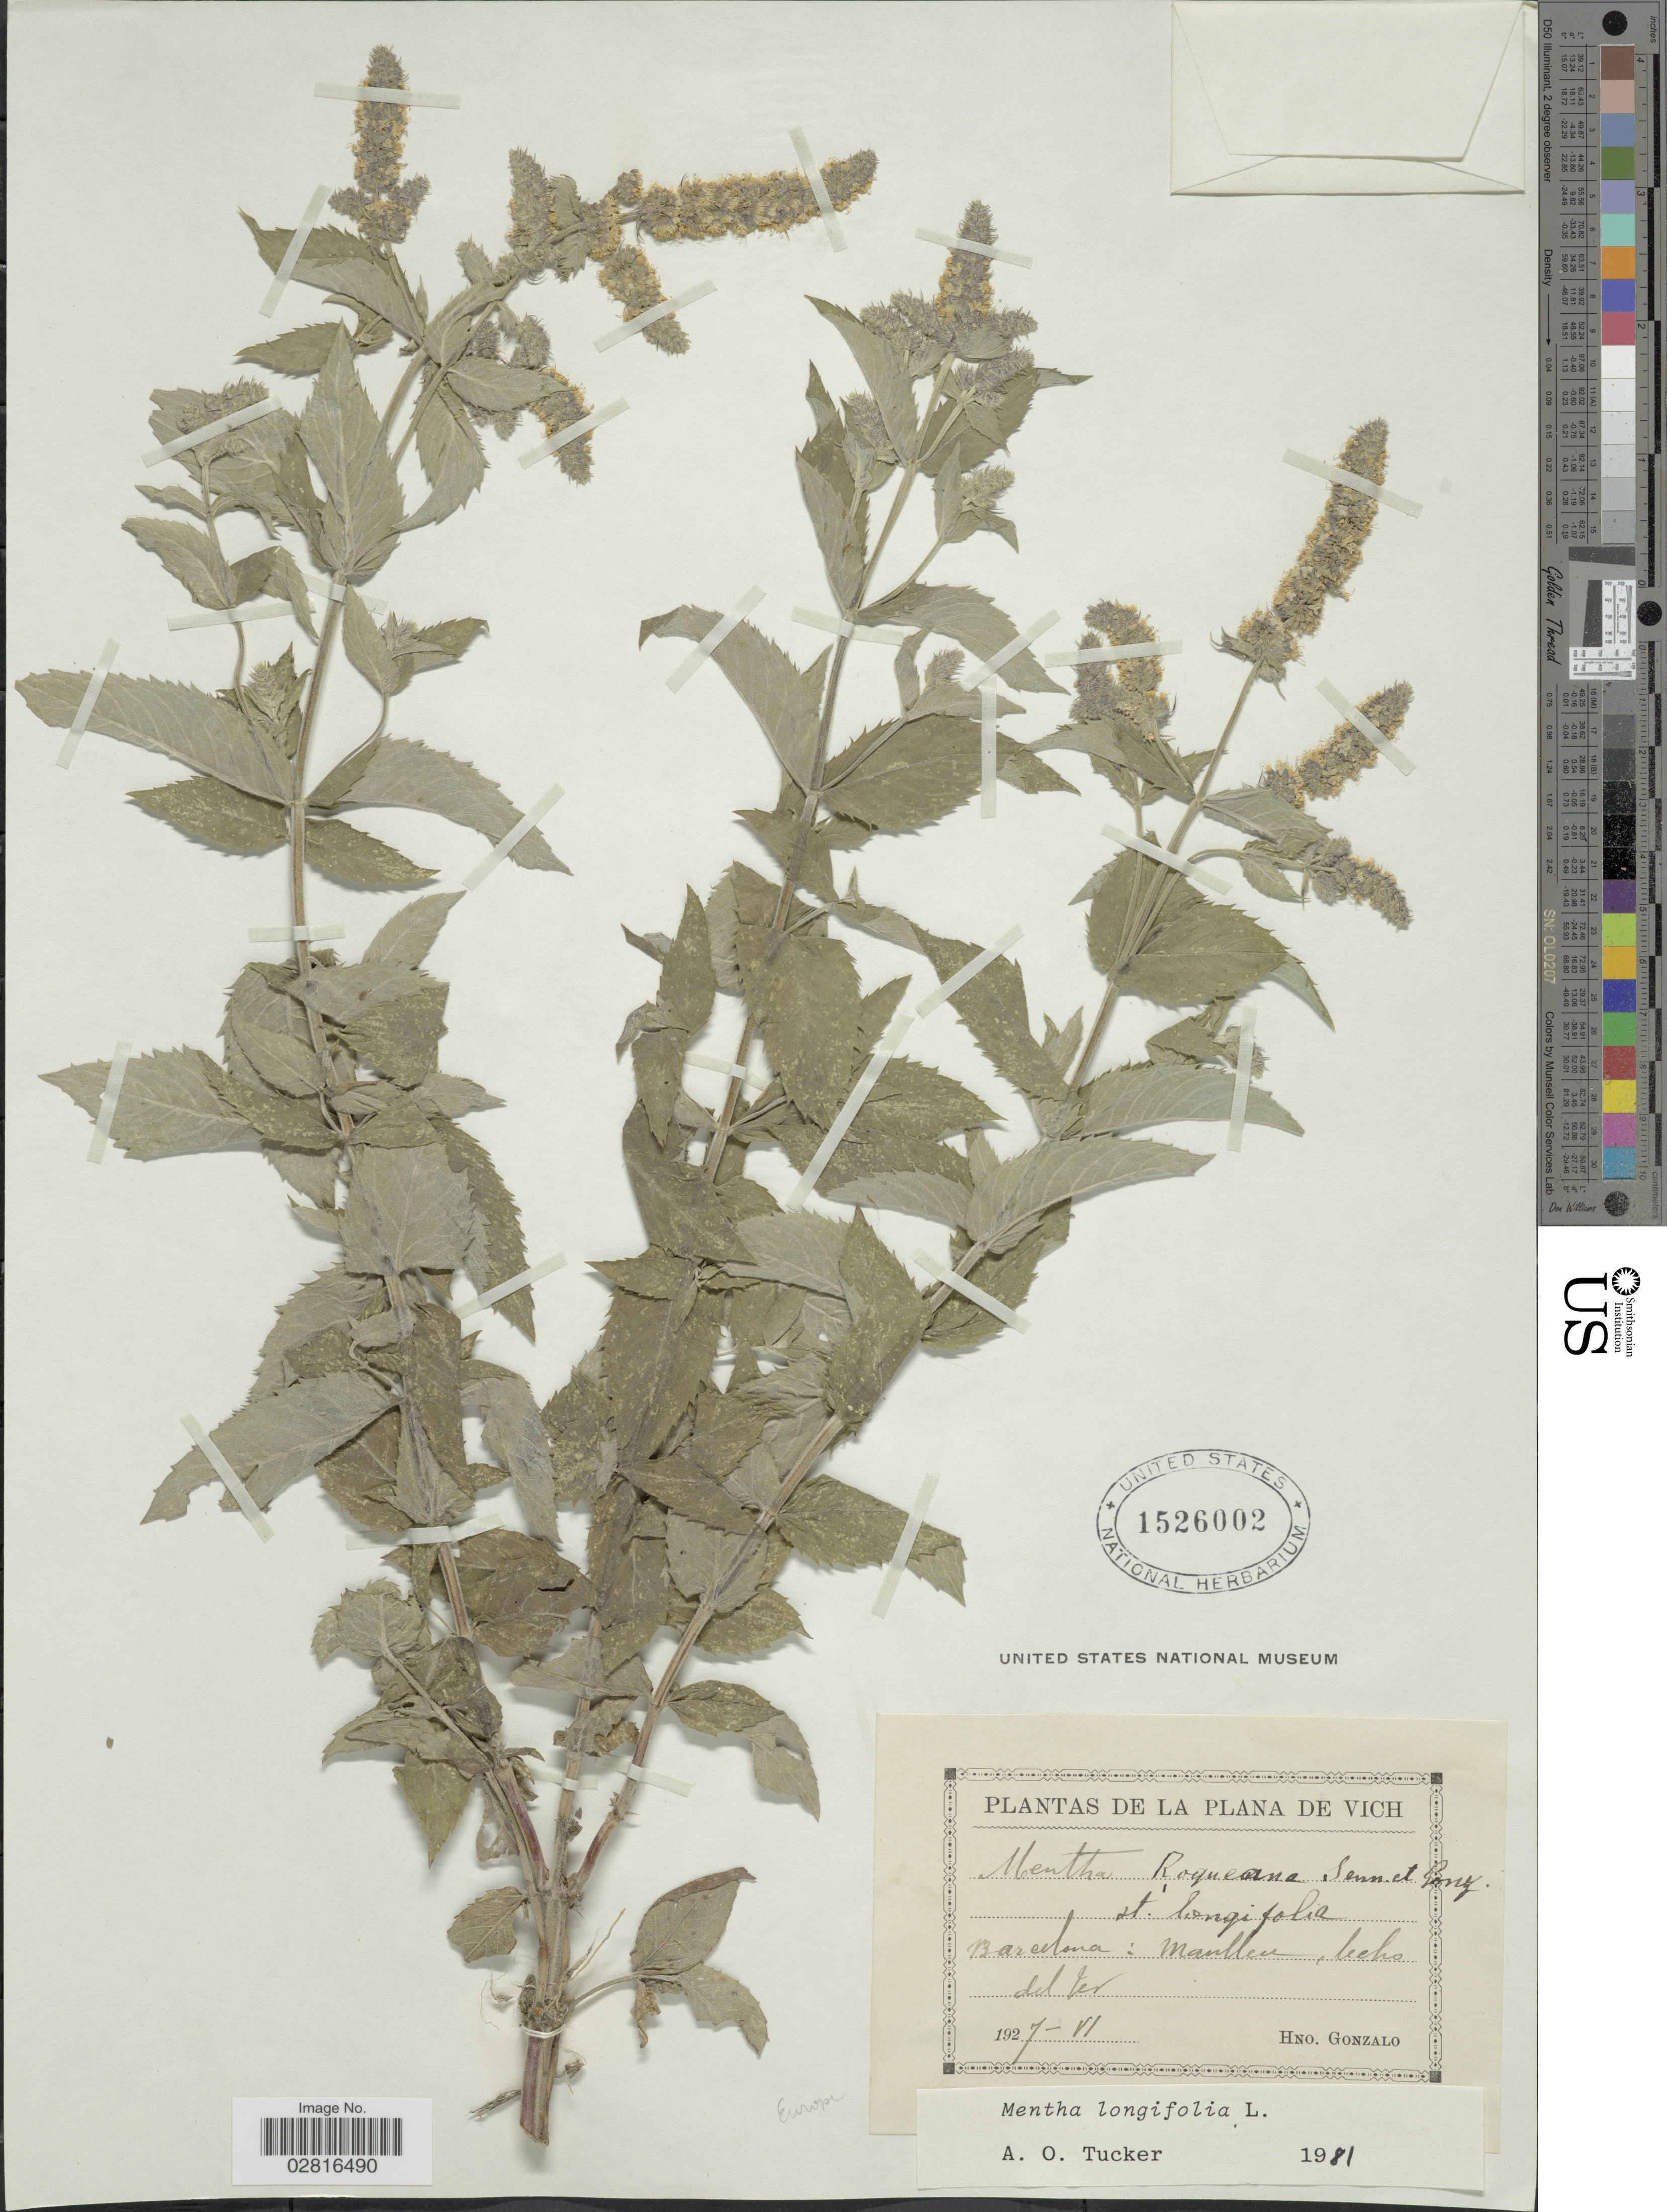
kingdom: Plantae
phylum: Tracheophyta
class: Magnoliopsida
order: Lamiales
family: Lamiaceae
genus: Mentha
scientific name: Mentha longifolia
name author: (L.) L.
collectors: H. Gonzalo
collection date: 1927-06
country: Spain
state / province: Catalunya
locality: Europe. Plana de Vich. Barcelona: Manlleu.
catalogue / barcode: US 1526002